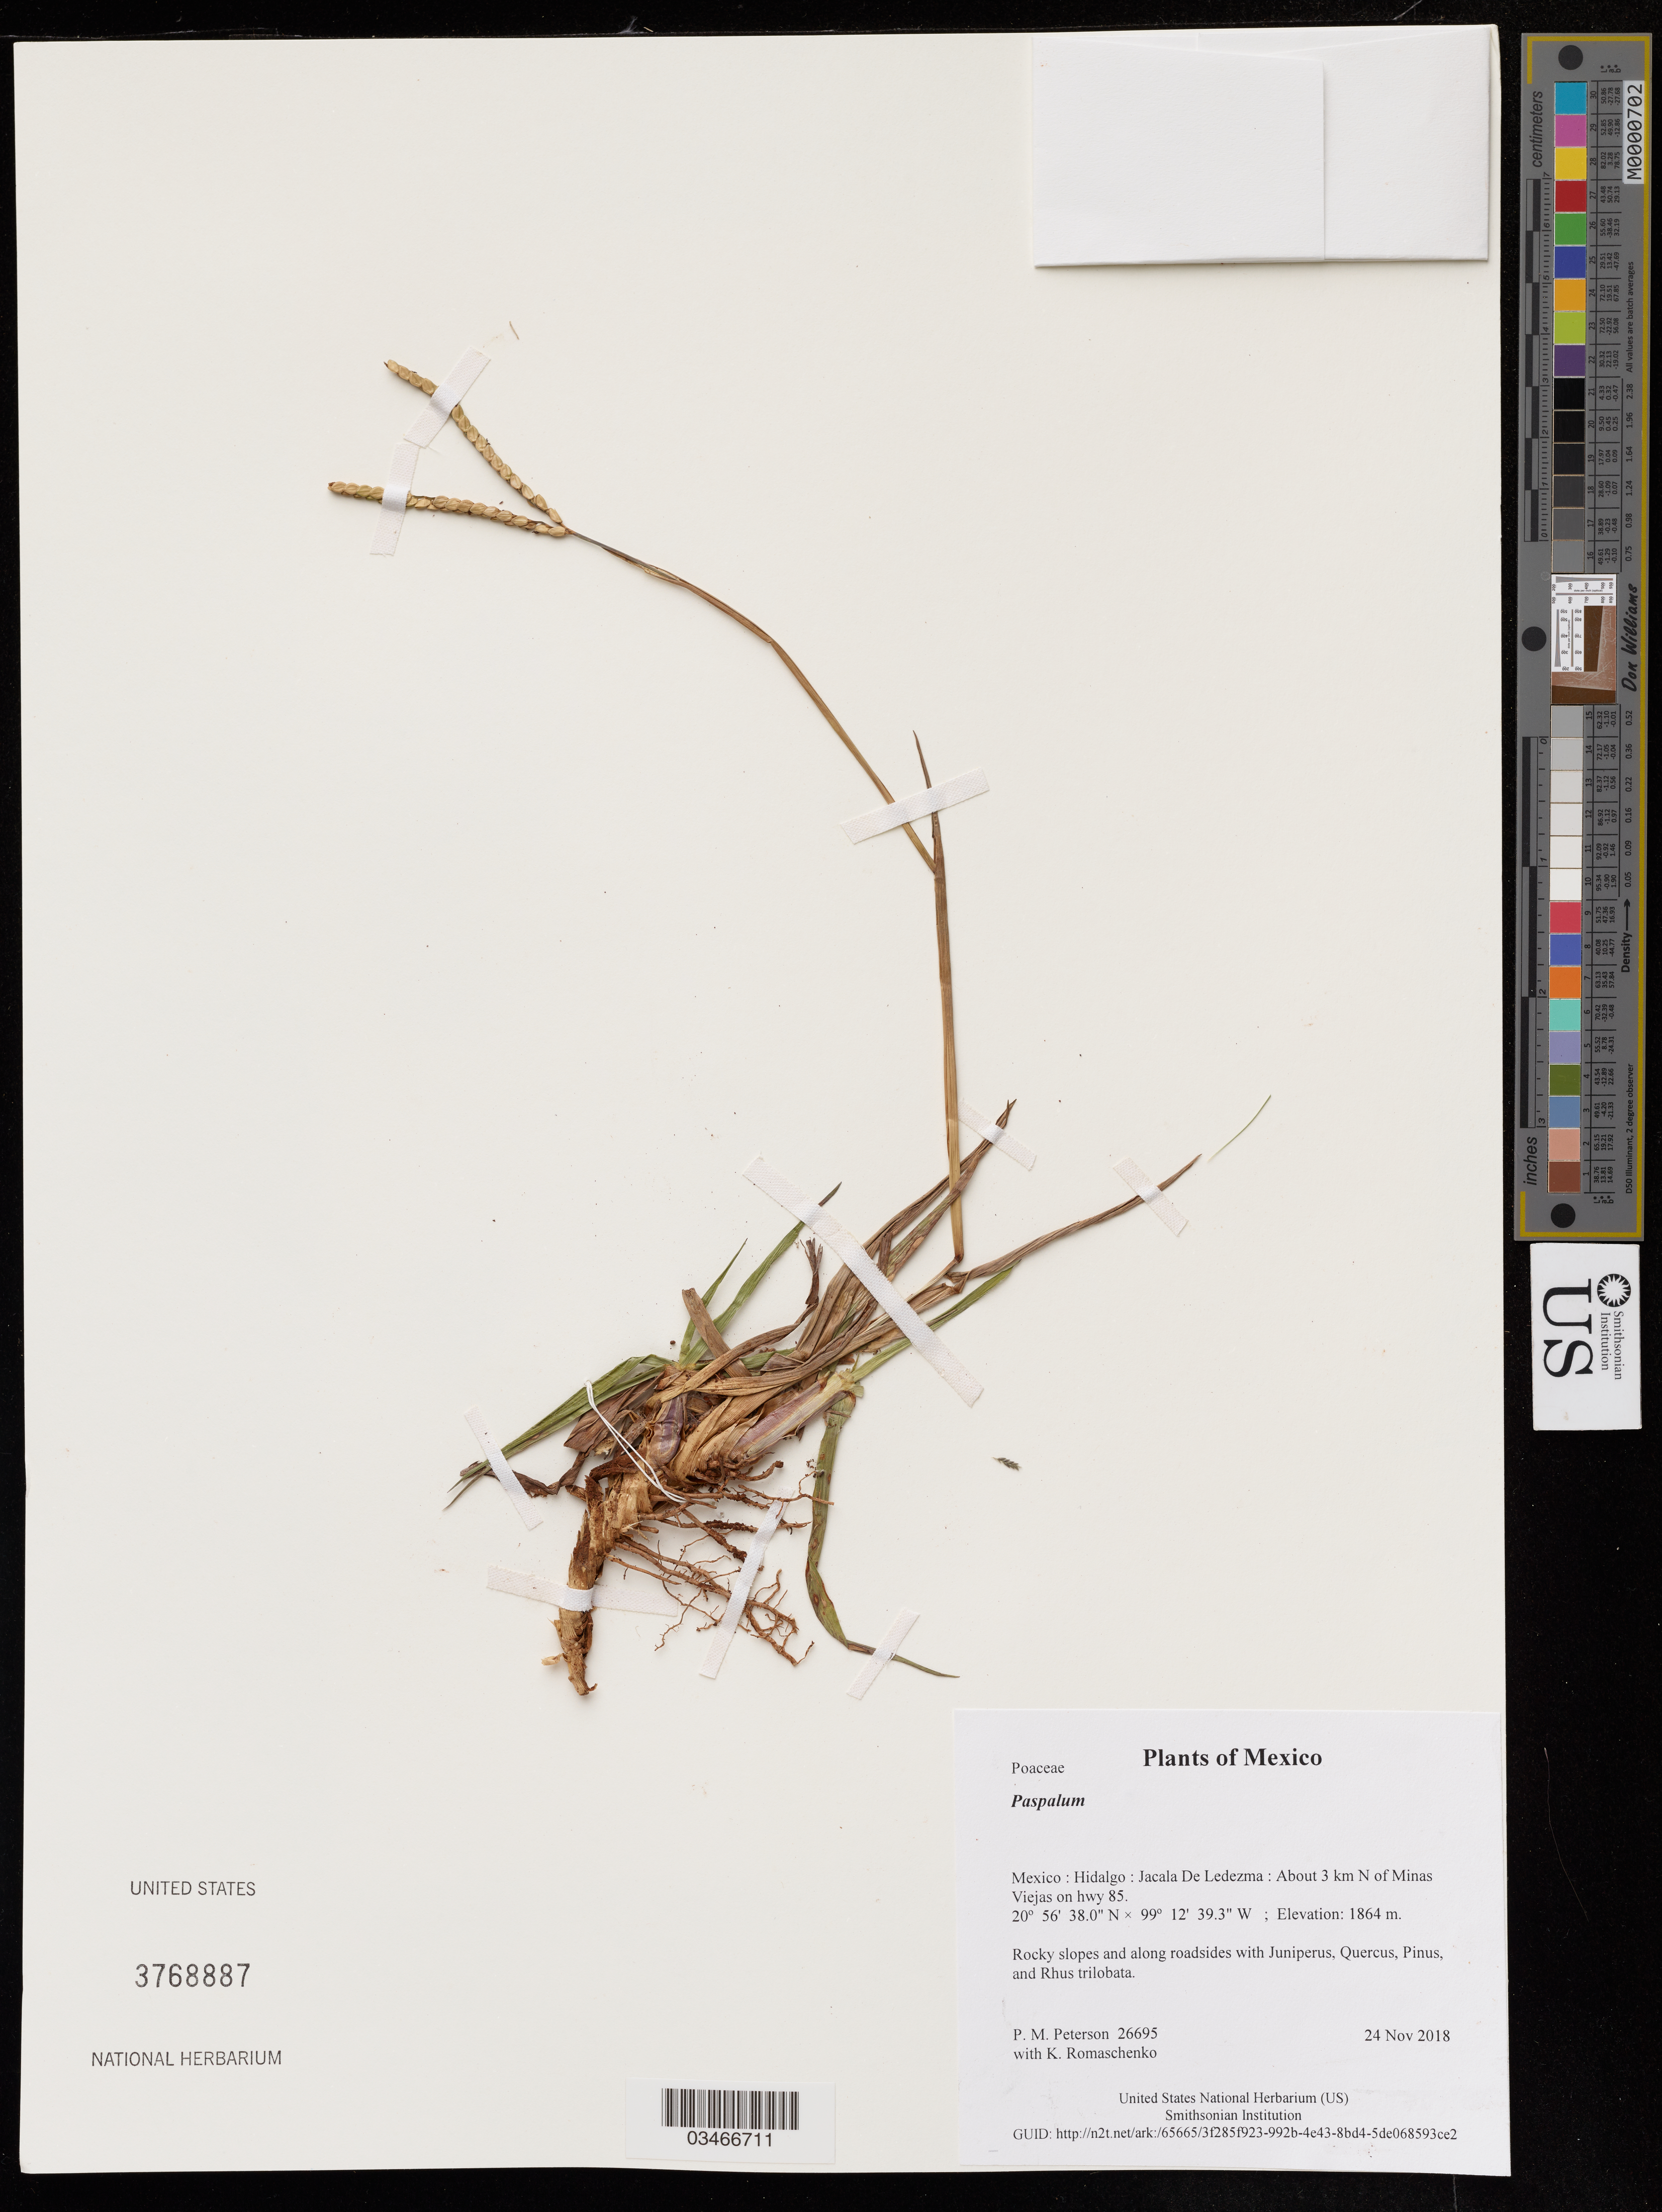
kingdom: Plantae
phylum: Tracheophyta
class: Liliopsida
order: Poales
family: Poaceae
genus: Paspalum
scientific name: Paspalum sp.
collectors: P. M. Peterson & K. Romaschenko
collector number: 26695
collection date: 2018-11-24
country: Mexico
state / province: Hidalgo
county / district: Jacala De Ledezma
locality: About 3 km N of Minas Viejas on hwy 85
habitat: Rocky slopes and along roadsides with Juniperus, Quercus, Pinus, and Rhus trilobata.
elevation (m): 1864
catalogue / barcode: US 3768887